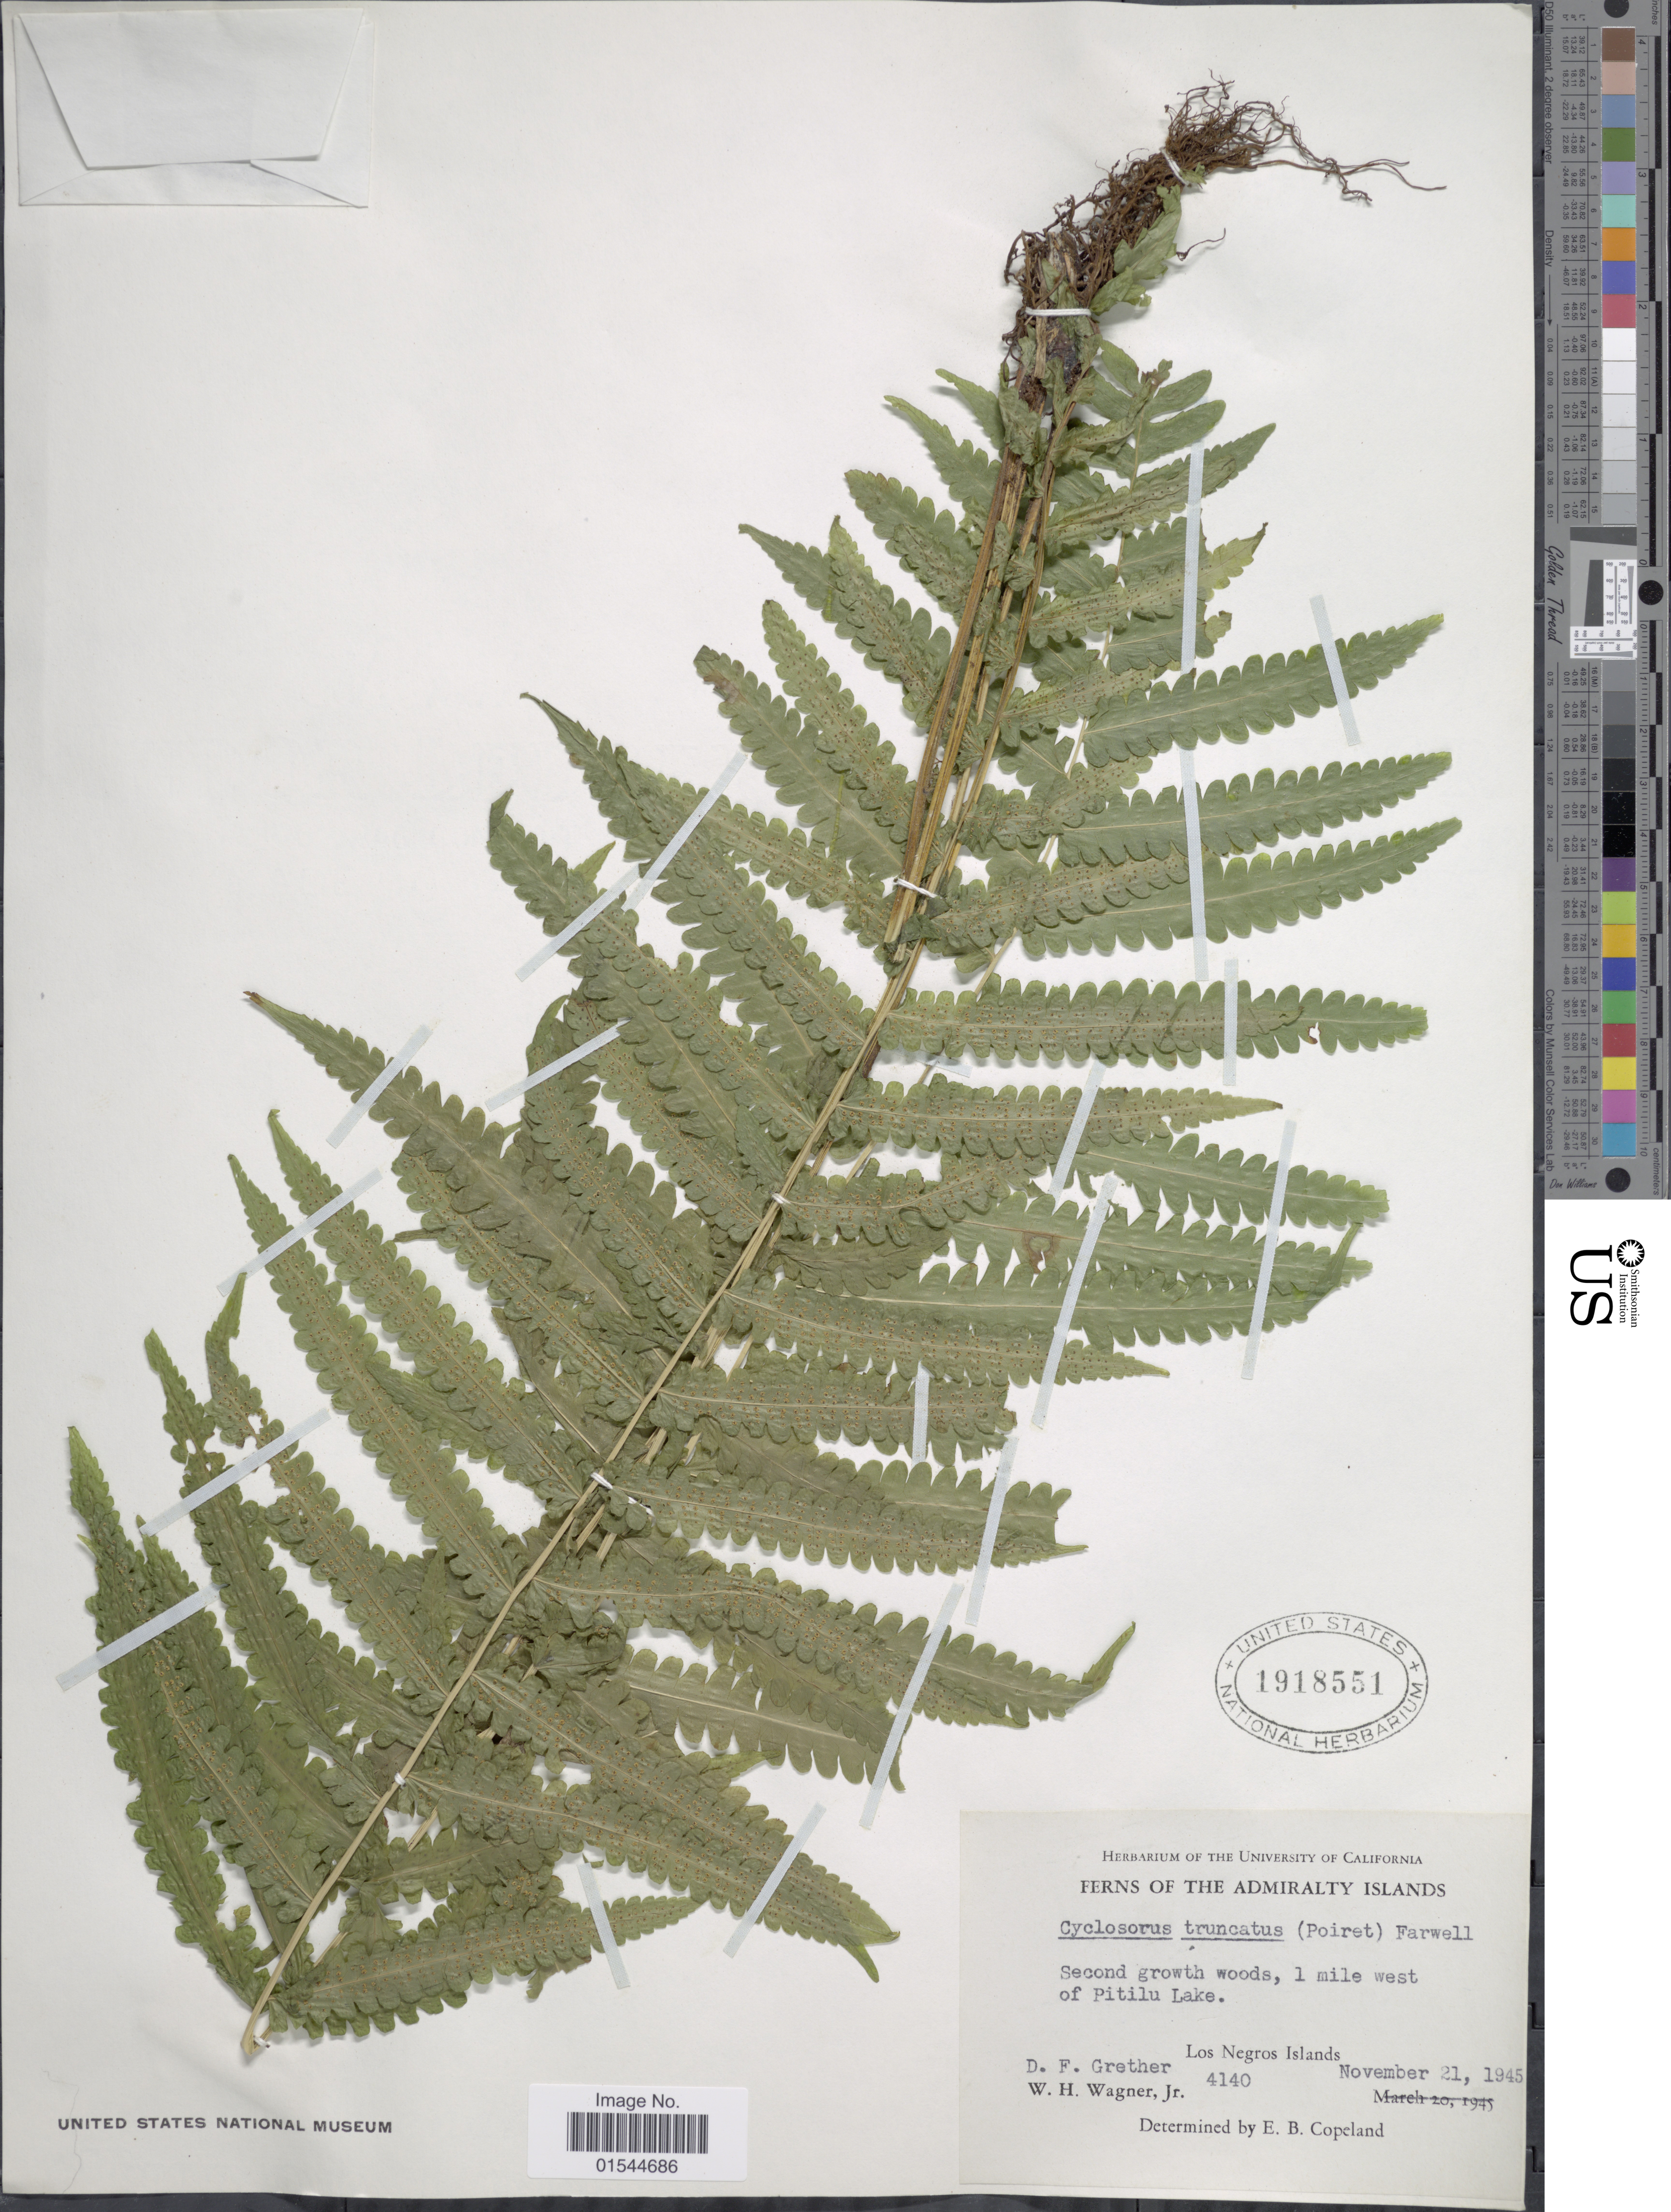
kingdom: Plantae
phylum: Tracheophyta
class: Polypodiopsida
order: Polypodiales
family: Thelypteridaceae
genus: Pneumatopteris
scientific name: Pneumatopteris truncata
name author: (Poir.) Holttum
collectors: D. F. Grether & W. H. Wagner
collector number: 4140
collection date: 1945-11-21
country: Papua New Guinea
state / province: Manus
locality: Admiralty Islands, 1 miles west of Pitilu Lake, Los Negros Islands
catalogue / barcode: US 1918551